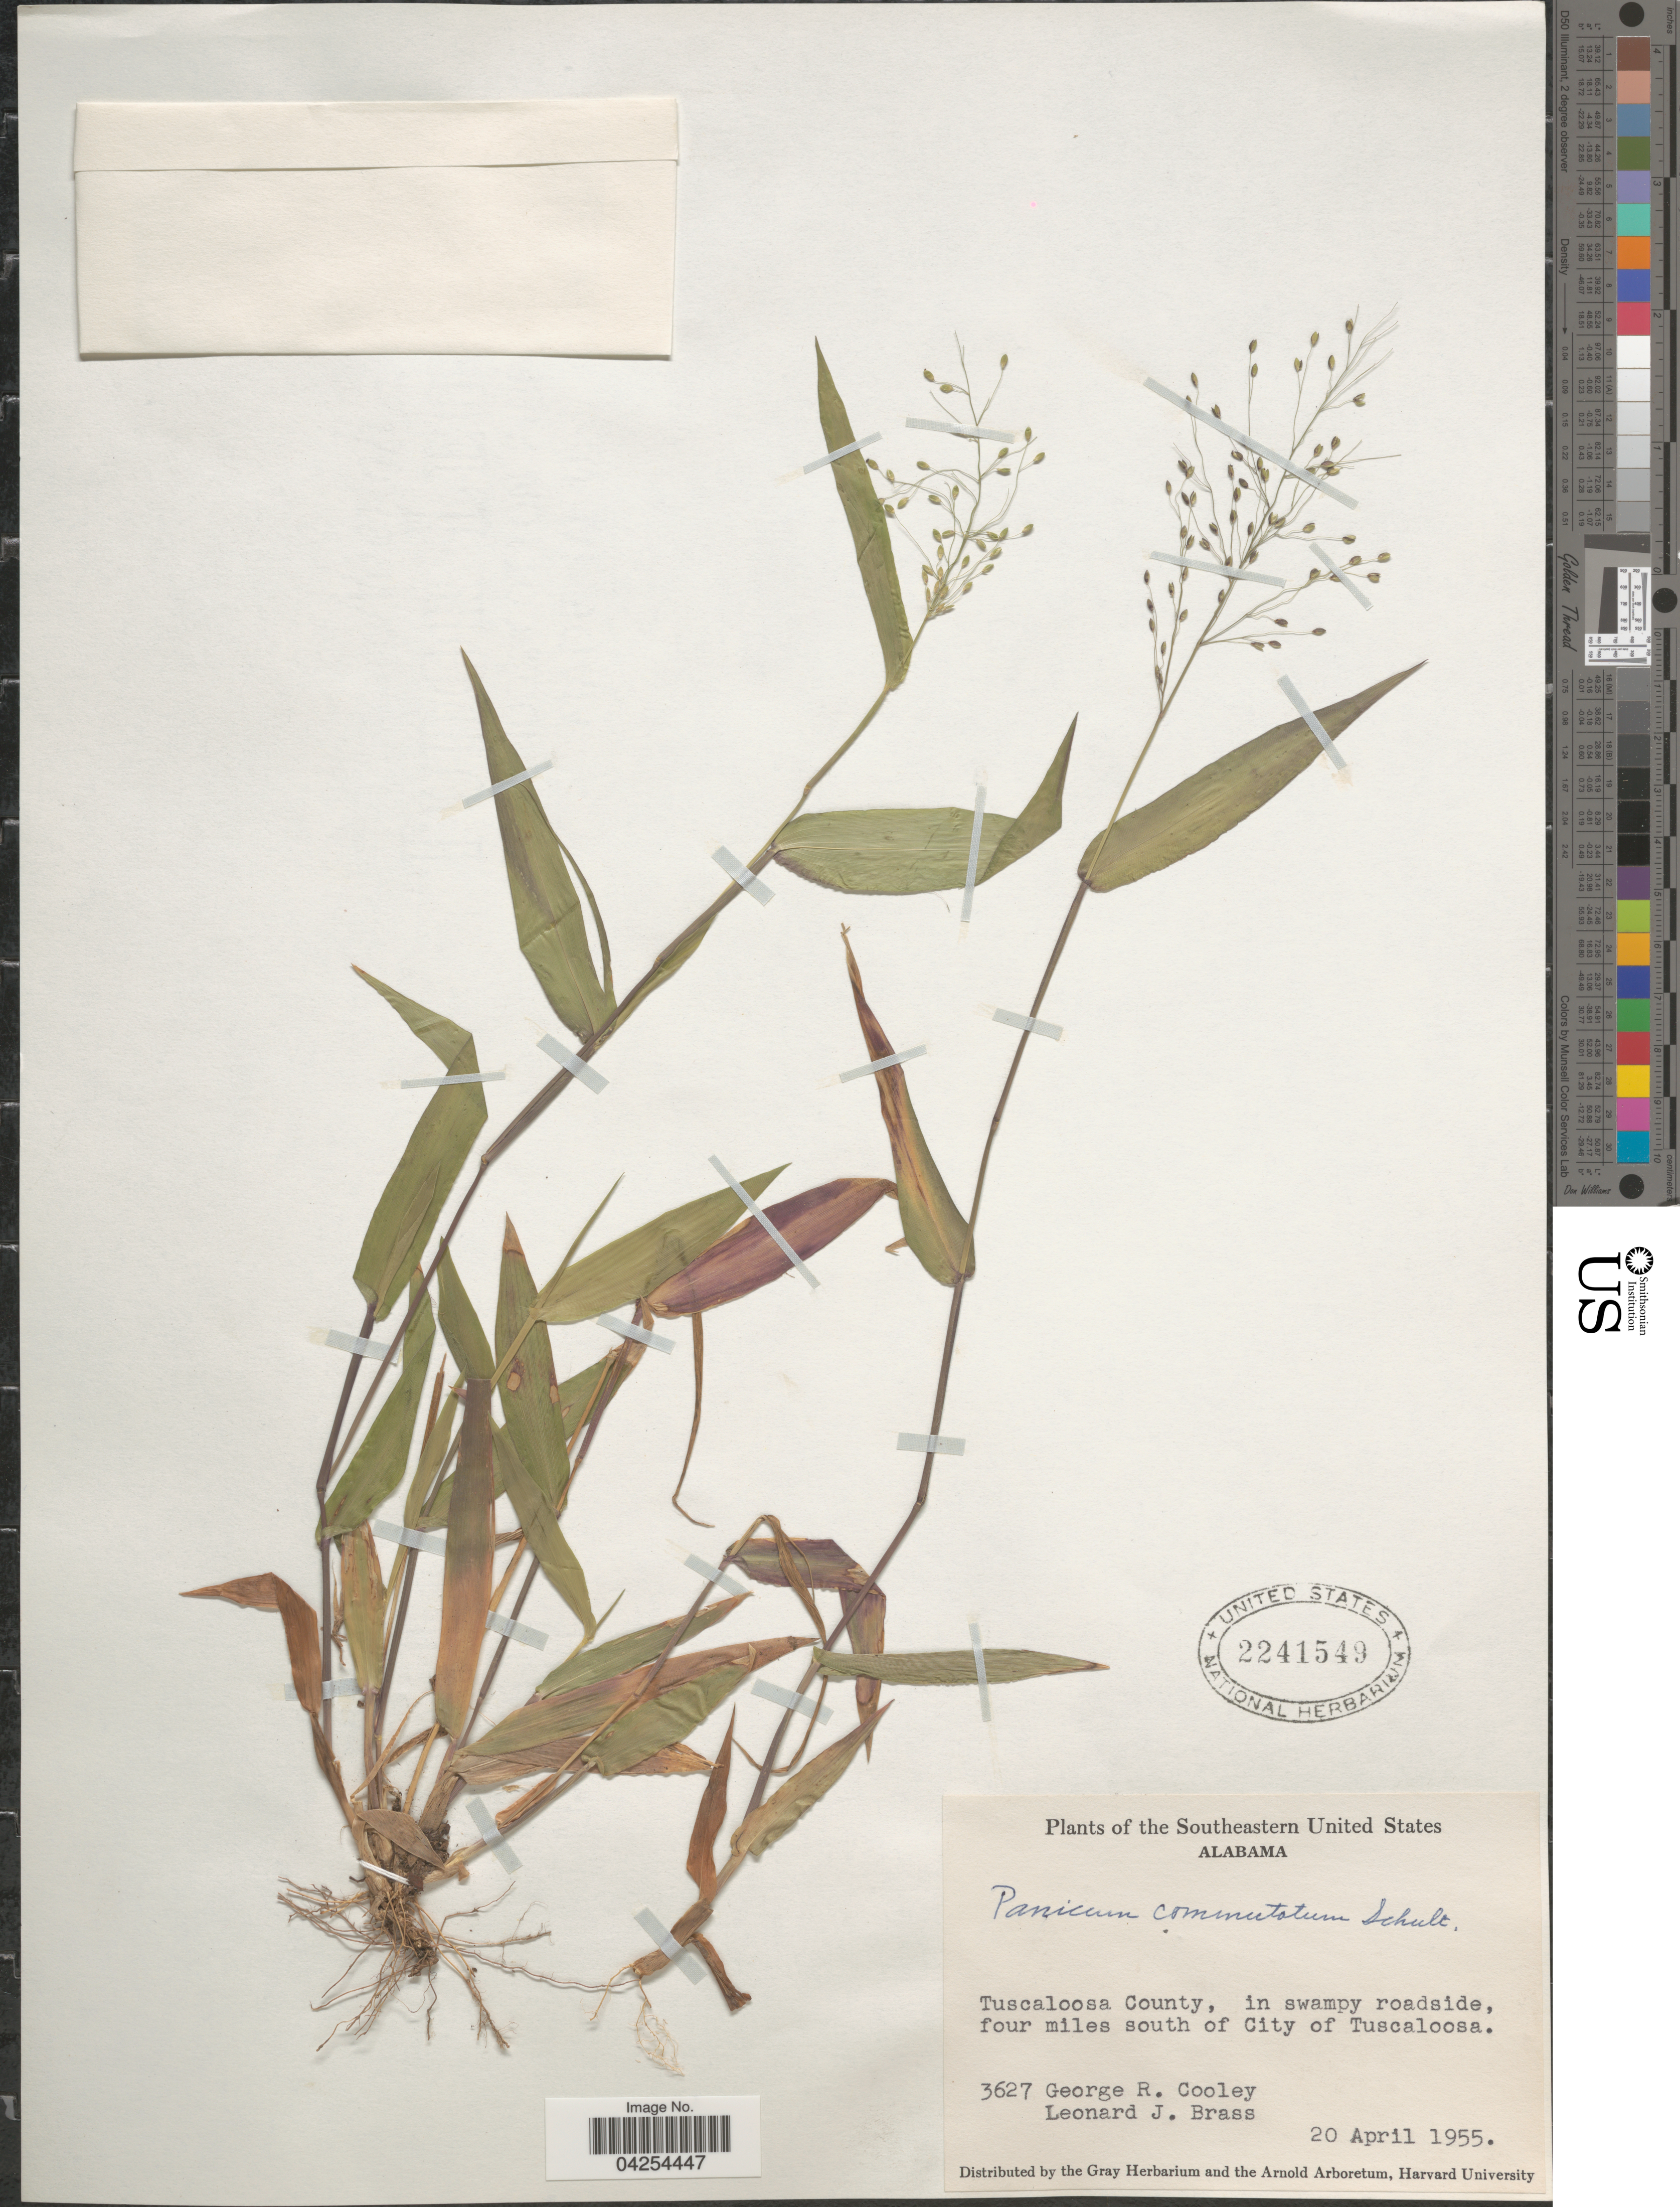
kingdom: Plantae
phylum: Tracheophyta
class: Liliopsida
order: Poales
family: Poaceae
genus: Dichanthelium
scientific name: Dichanthelium commutatum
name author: (Schult.) Gould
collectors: G. R. Cooley & L. J. Brass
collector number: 3627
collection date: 1955-04-20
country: United States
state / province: Alabama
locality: Tuscaloosa County, in swampy roadside, four miles south of City of Tuscaloosa.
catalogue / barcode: US 2241549